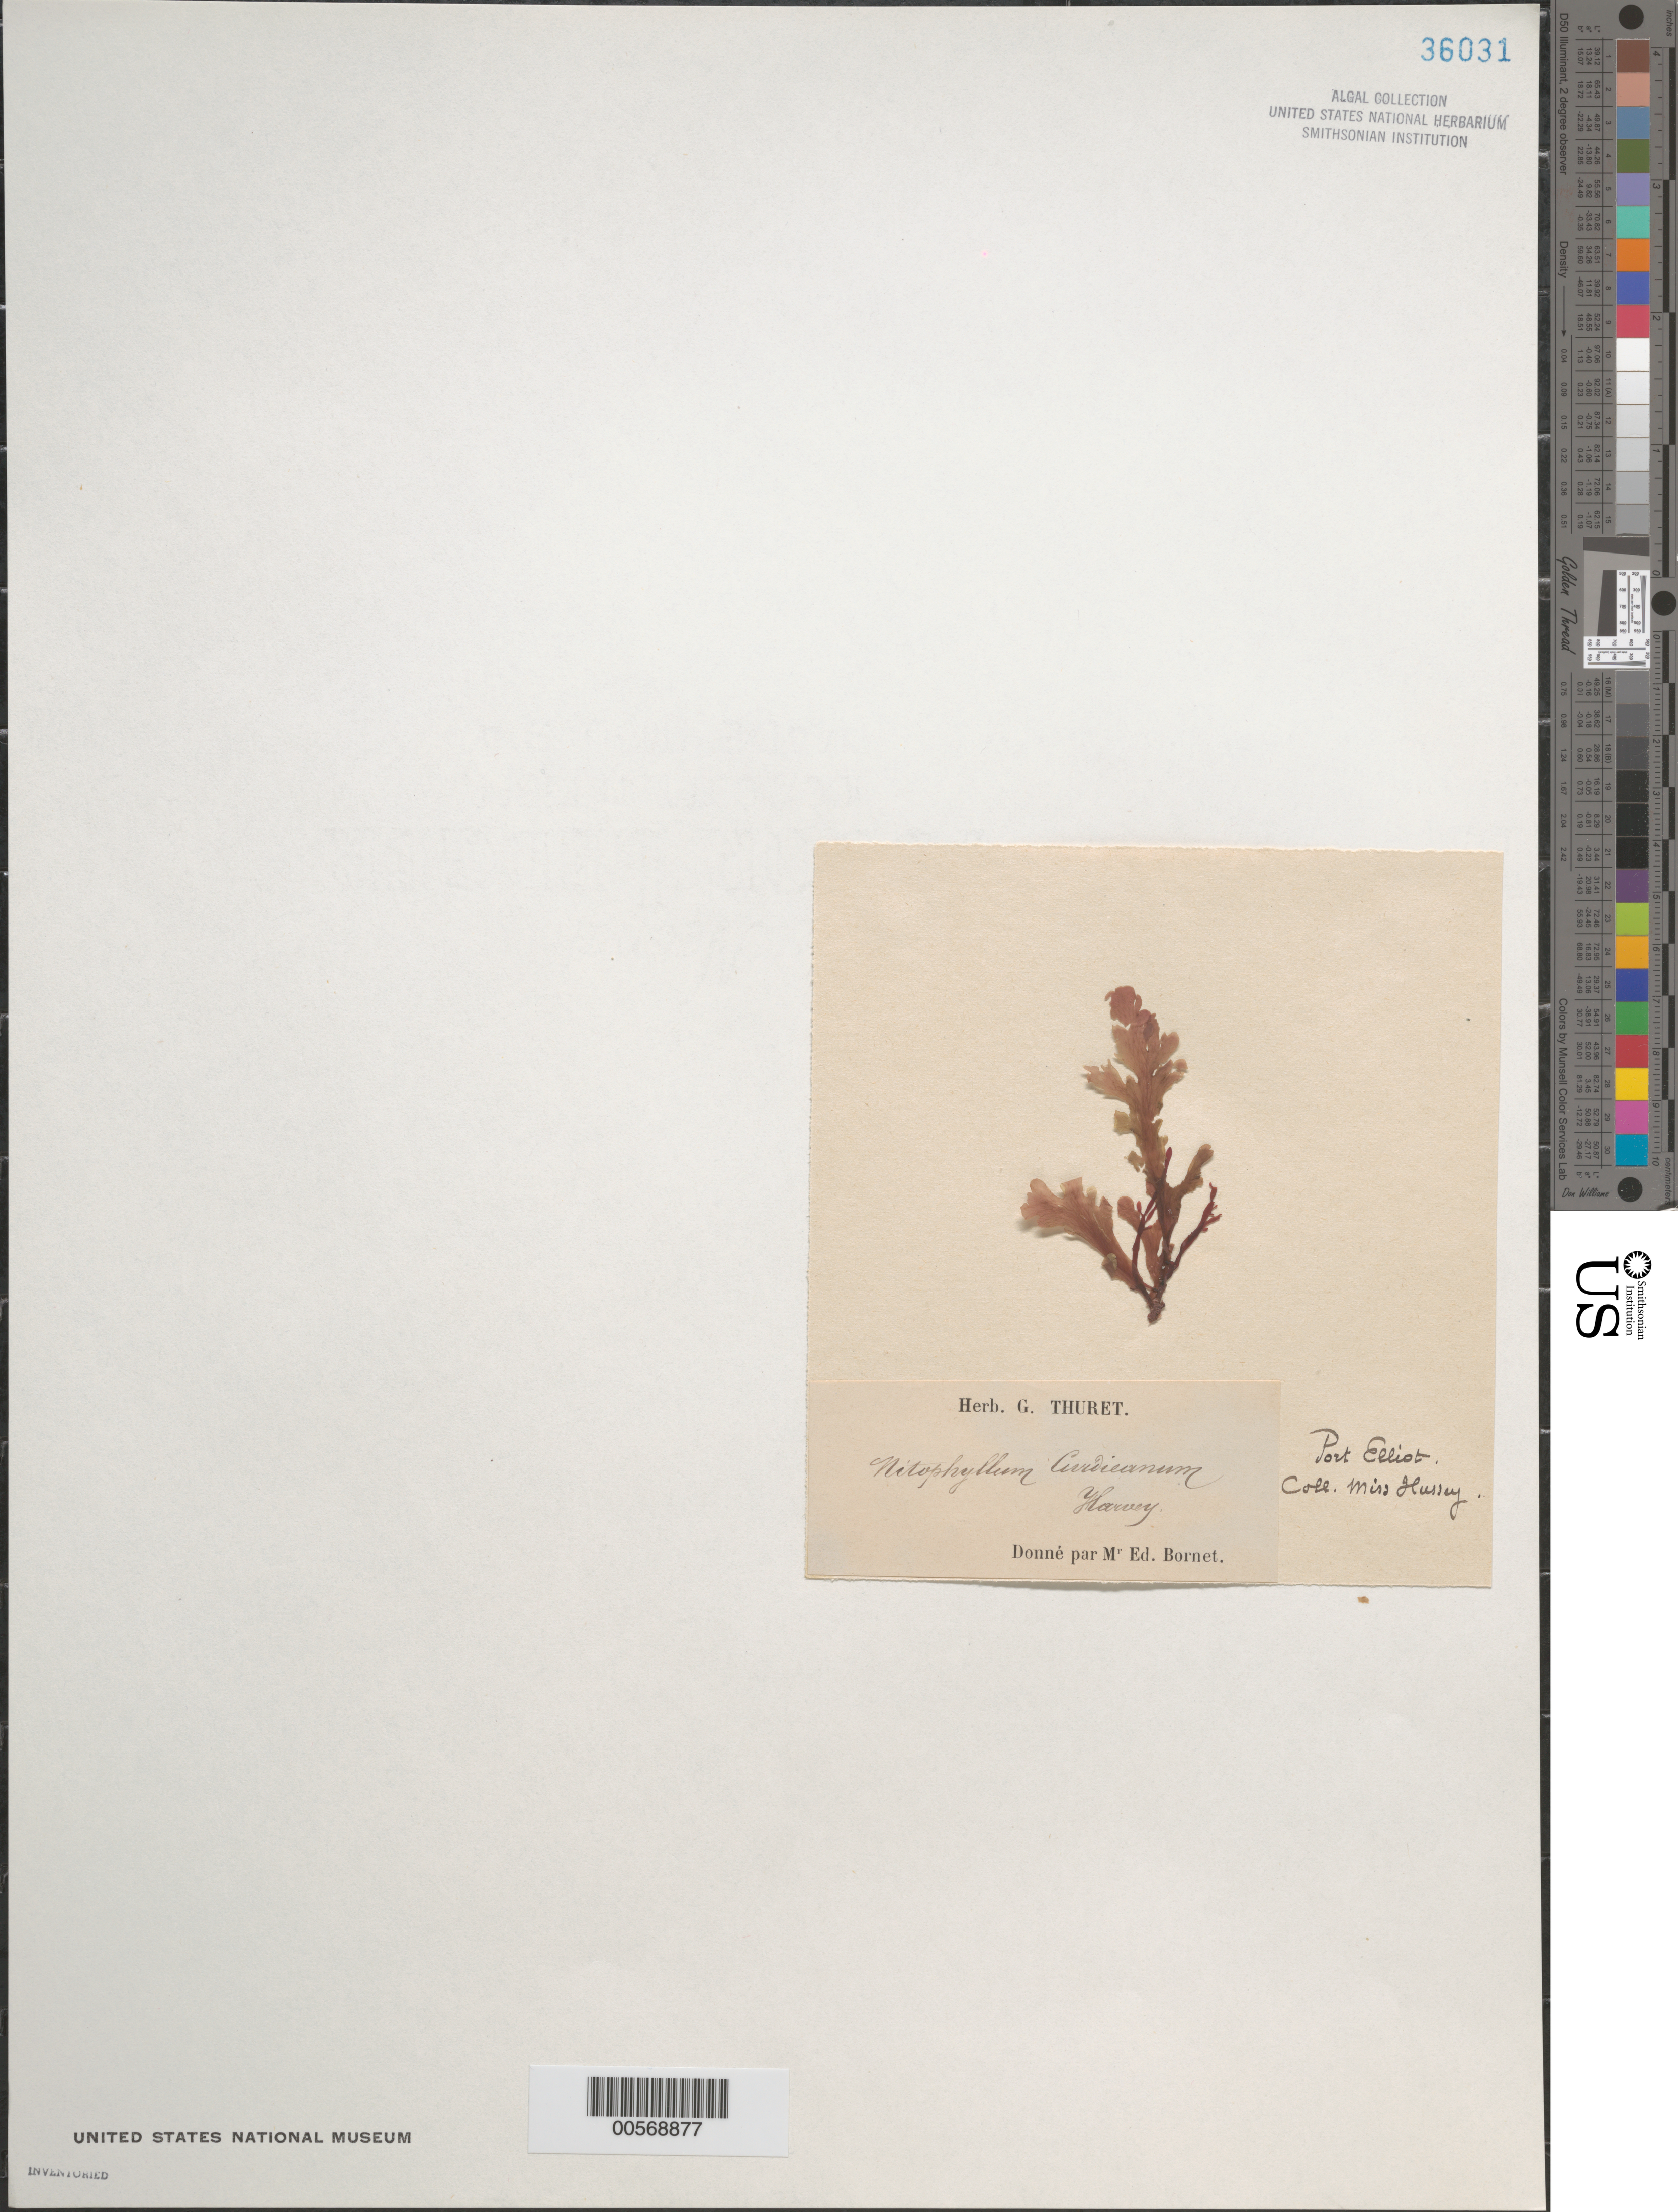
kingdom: Plantae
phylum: Rhodophyta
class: Florideophyceae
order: Ceramiales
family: Delesseriaceae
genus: Hymenena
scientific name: Hymenena curdieana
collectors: J. Hussey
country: Australia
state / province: South Australia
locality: Port Elliot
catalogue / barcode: US 36031